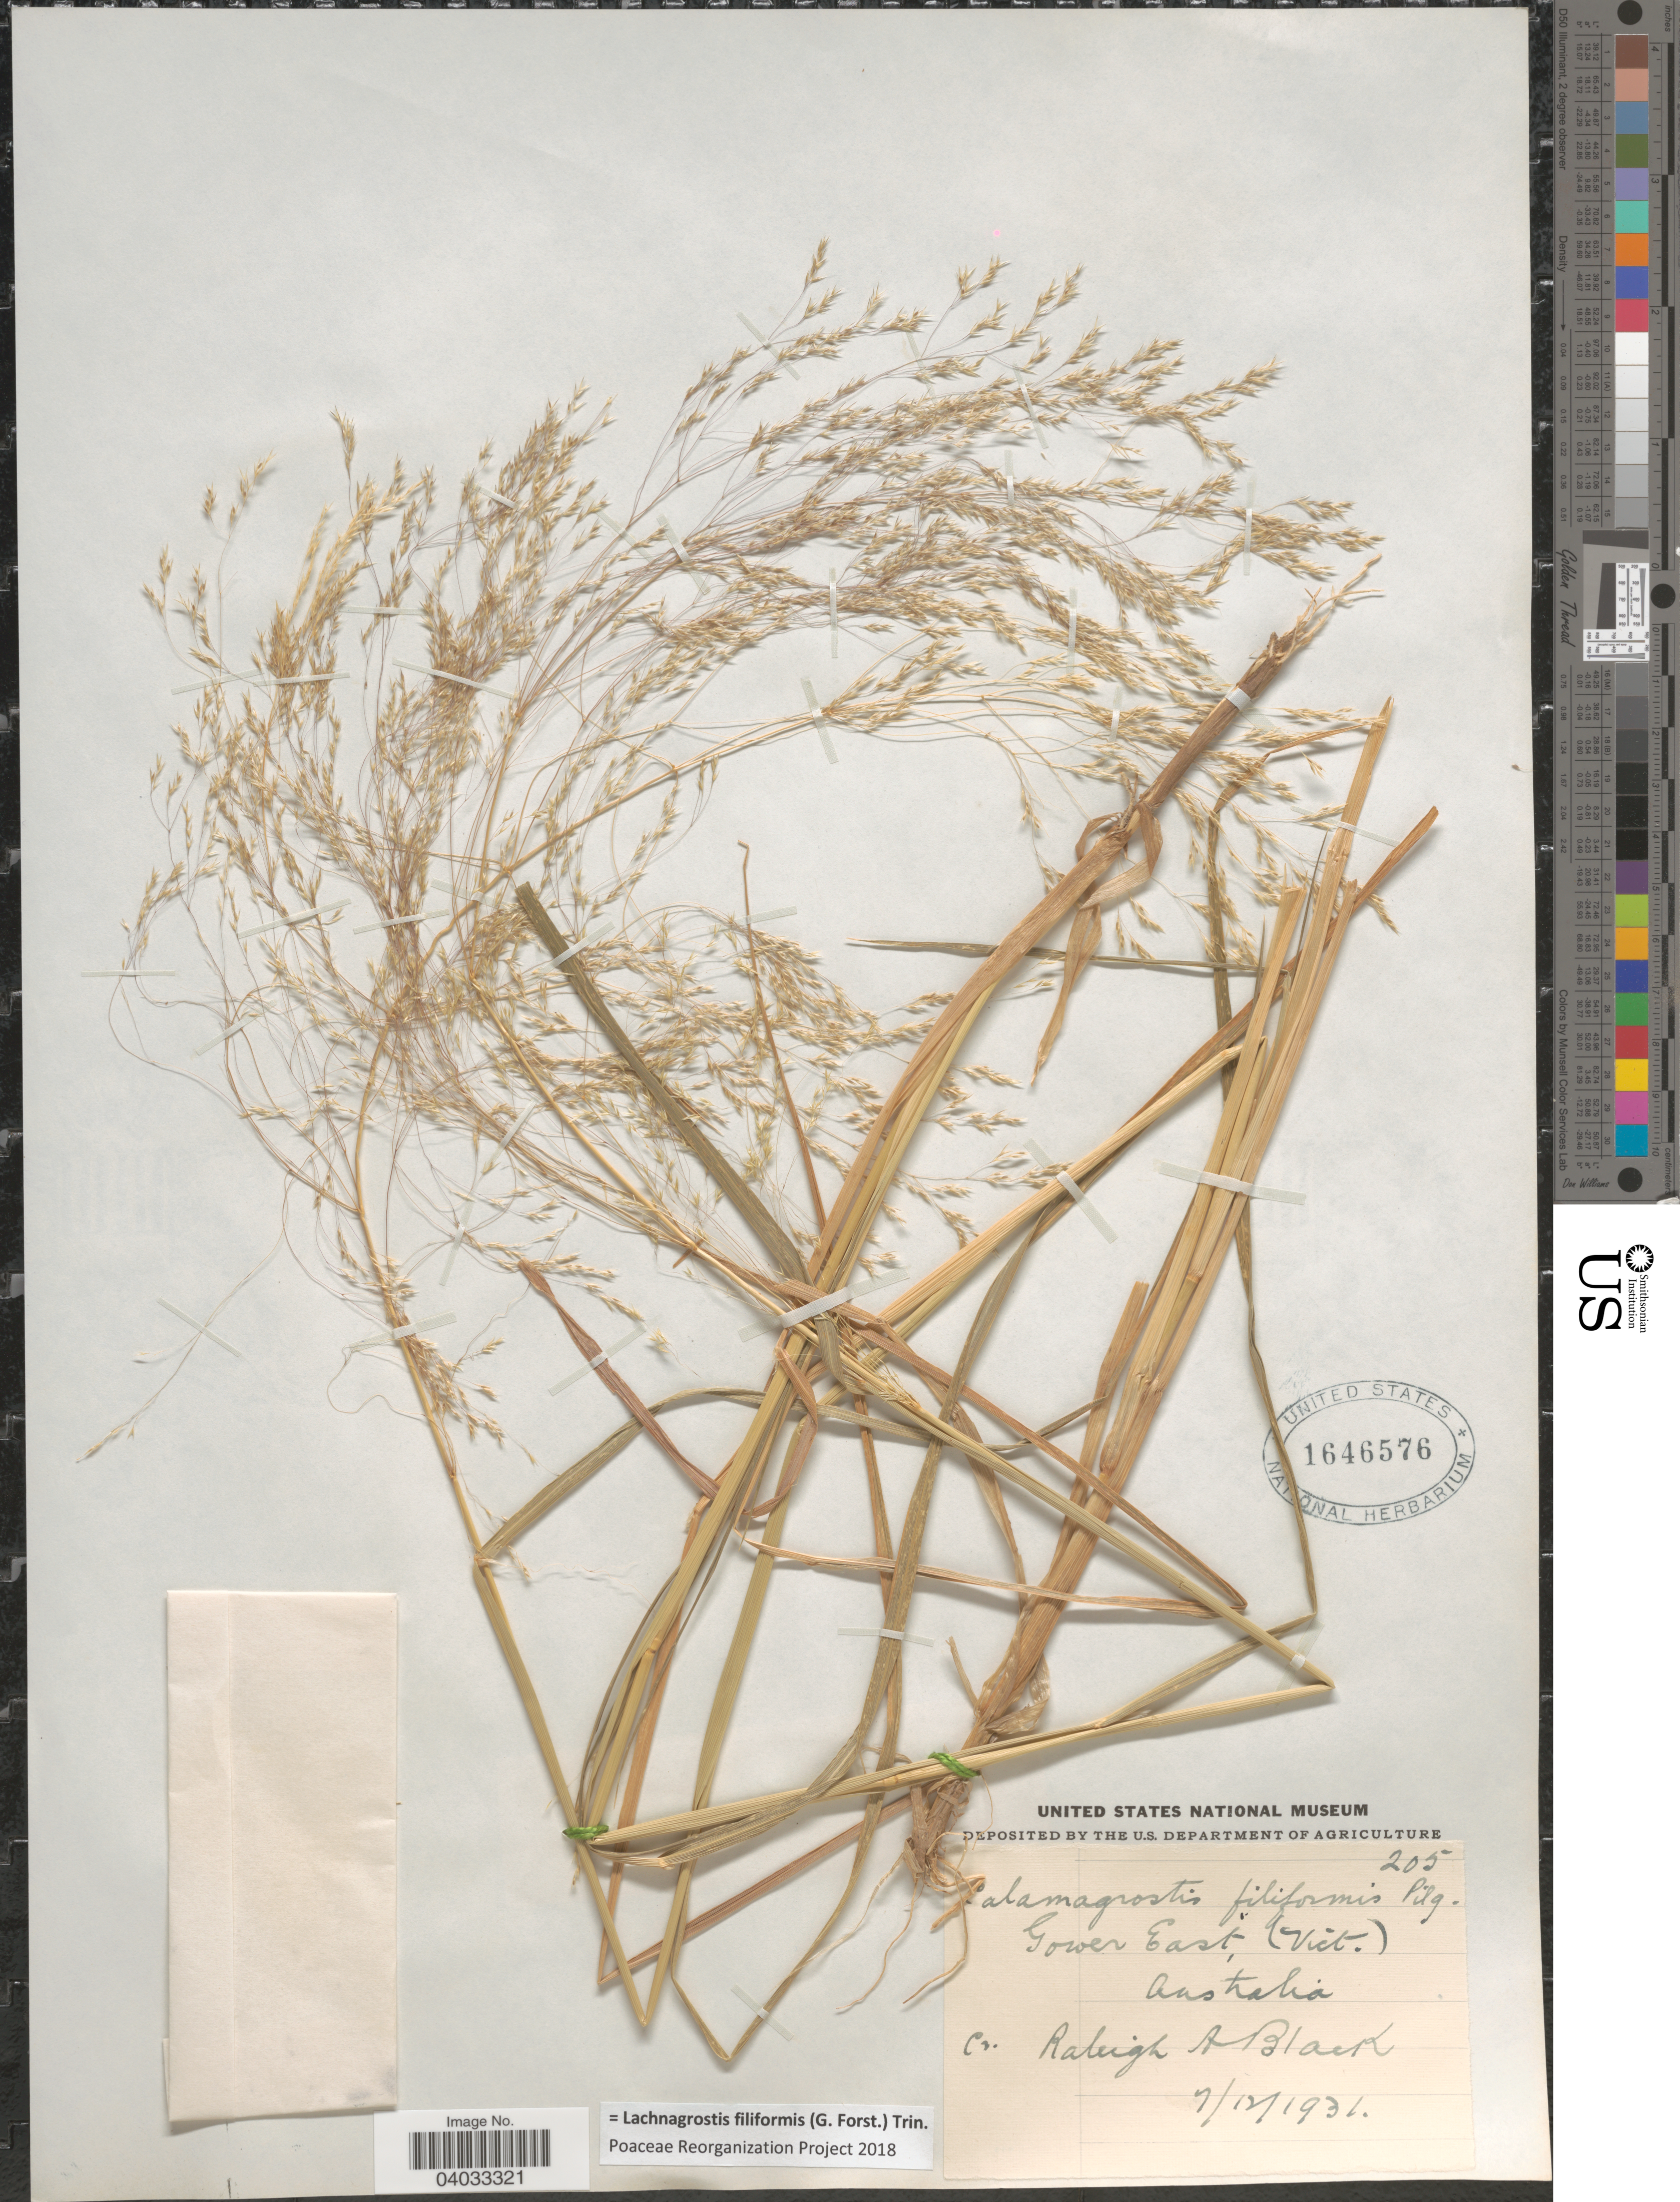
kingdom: Plantae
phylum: Tracheophyta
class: Liliopsida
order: Poales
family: Poaceae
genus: Lachnagrostis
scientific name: Lachnagrostis filiformis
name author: (J.R. Forst.) Trin.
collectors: R. A. Black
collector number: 205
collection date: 1931-12-07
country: Australia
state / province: Victoria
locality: Gower East.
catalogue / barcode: US 1646576